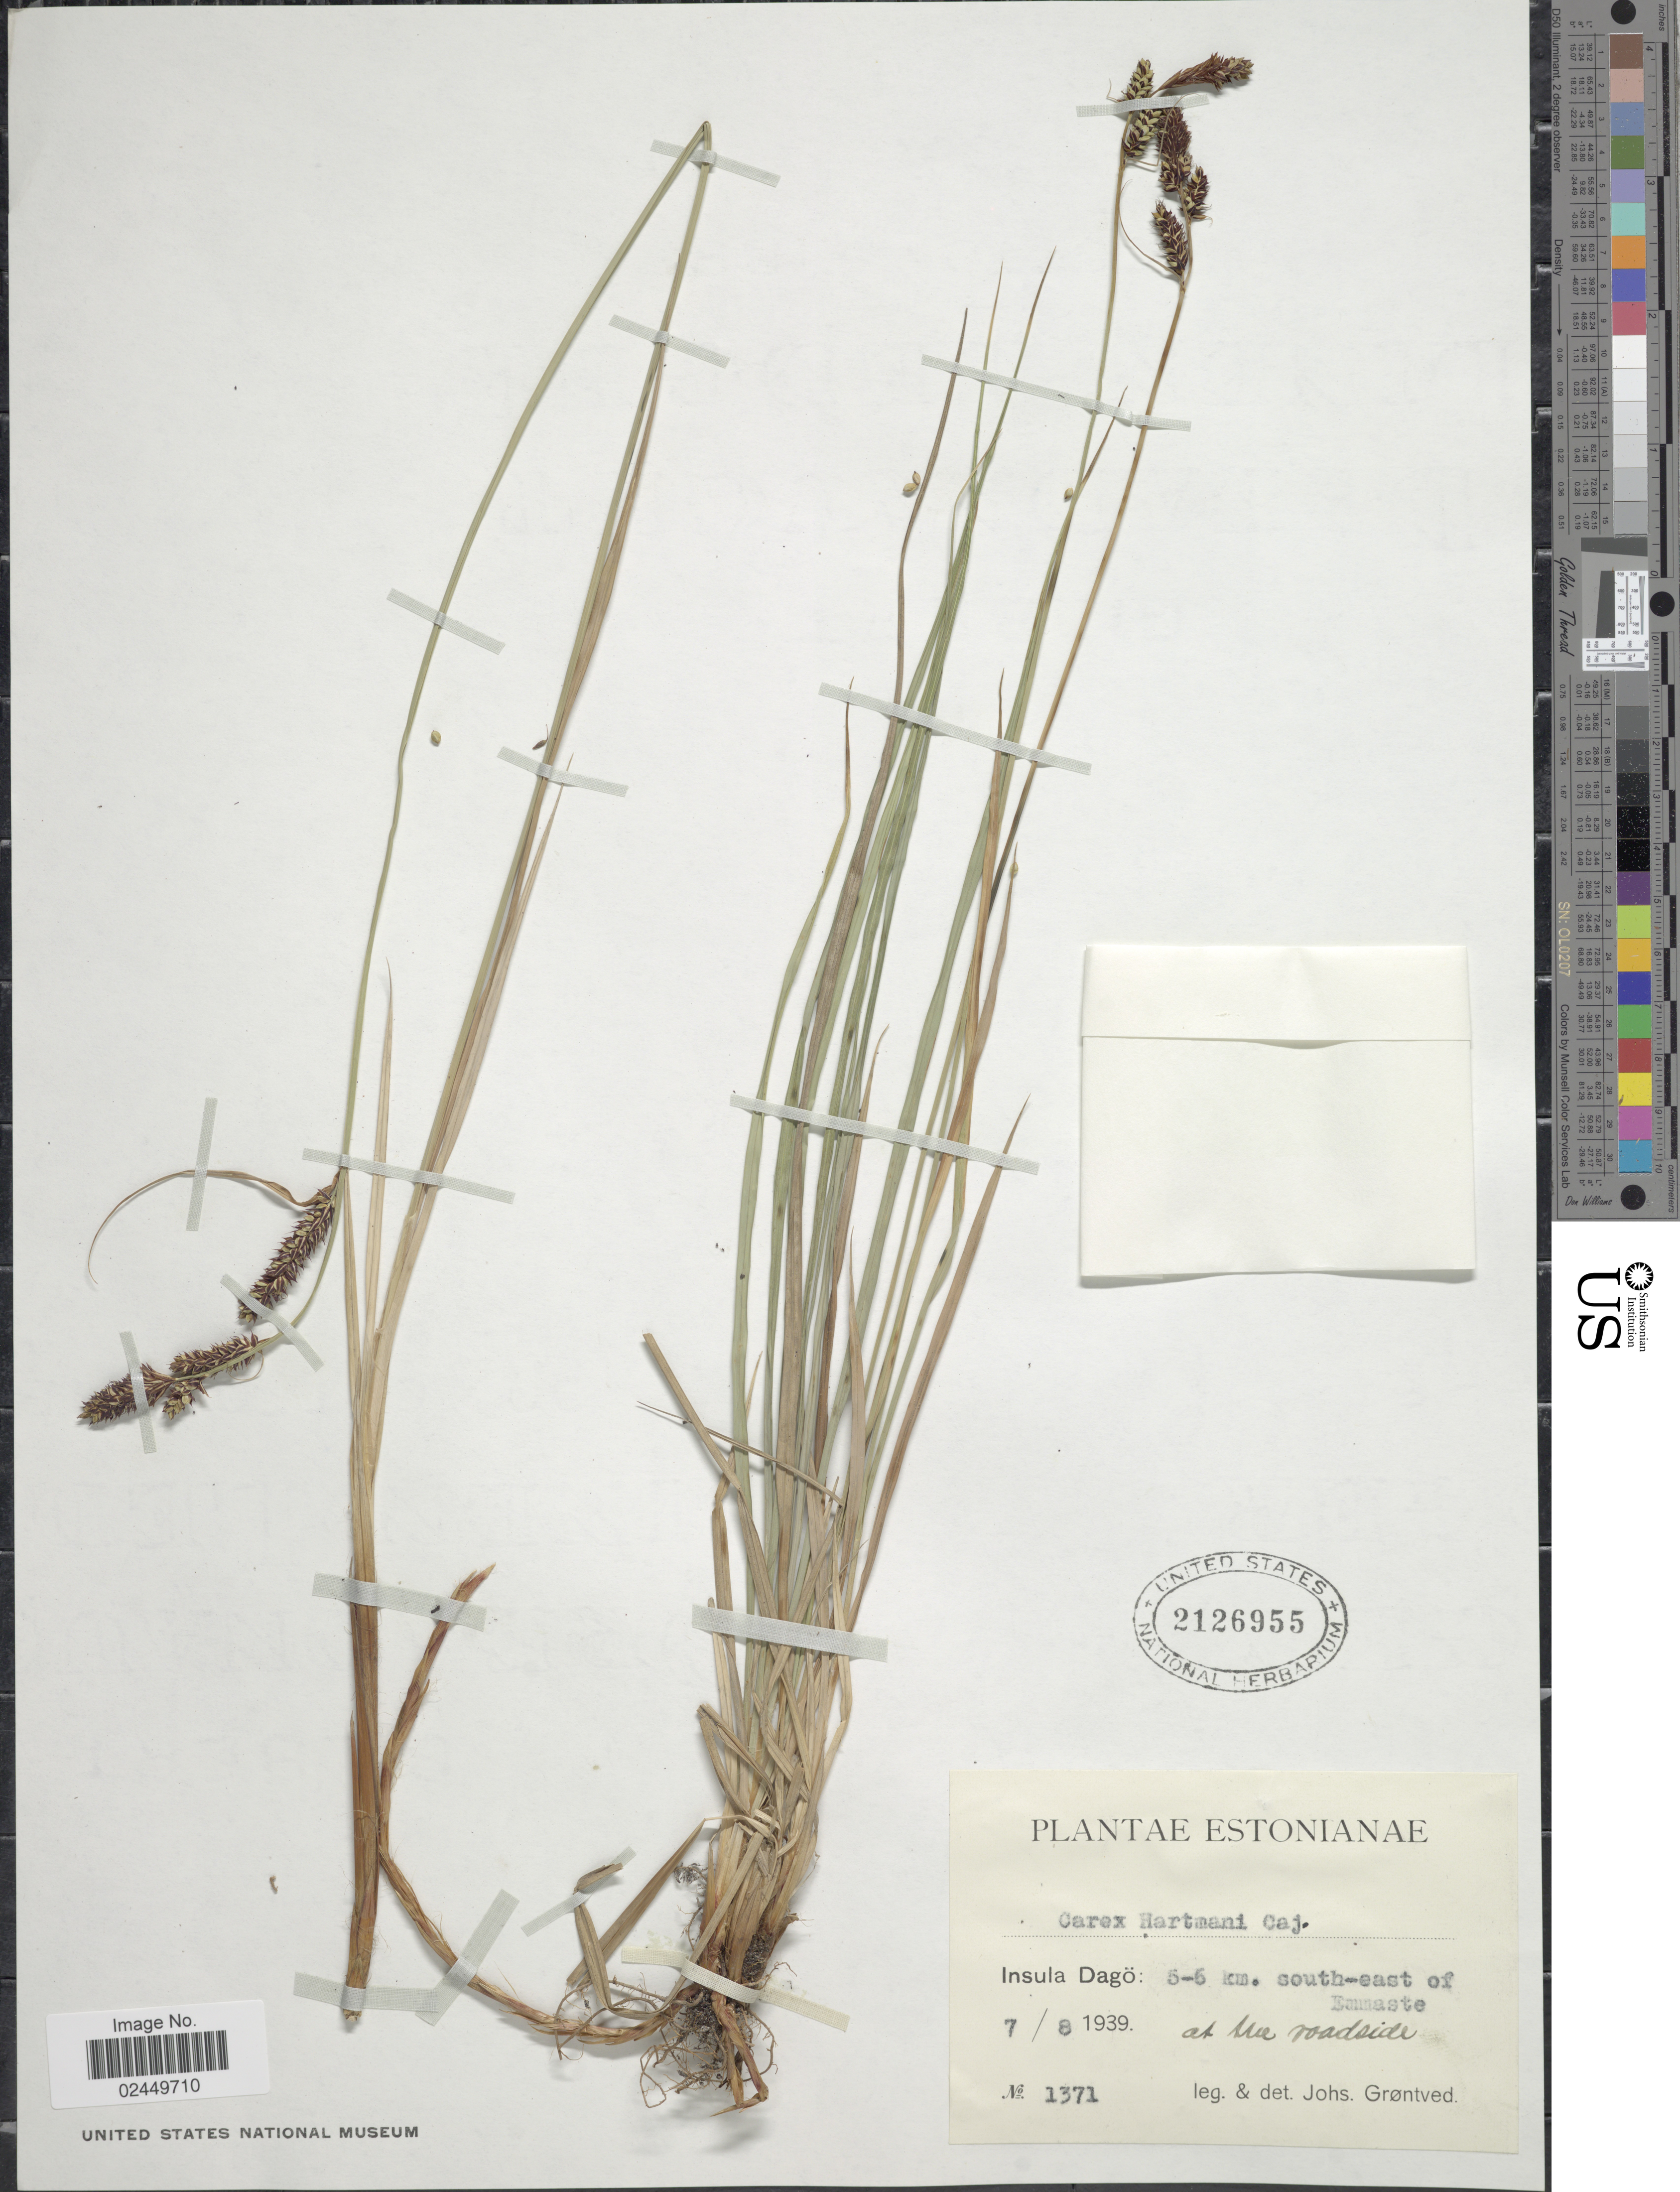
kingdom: Plantae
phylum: Tracheophyta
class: Liliopsida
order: Poales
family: Cyperaceae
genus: Carex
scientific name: Carex hartmaniorum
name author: A. Cajander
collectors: J. Grøntved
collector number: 1371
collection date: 1939-08-07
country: Estonia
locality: Insula Dagö: 5-6 km. south-east of Emmaste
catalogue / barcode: US 2126955